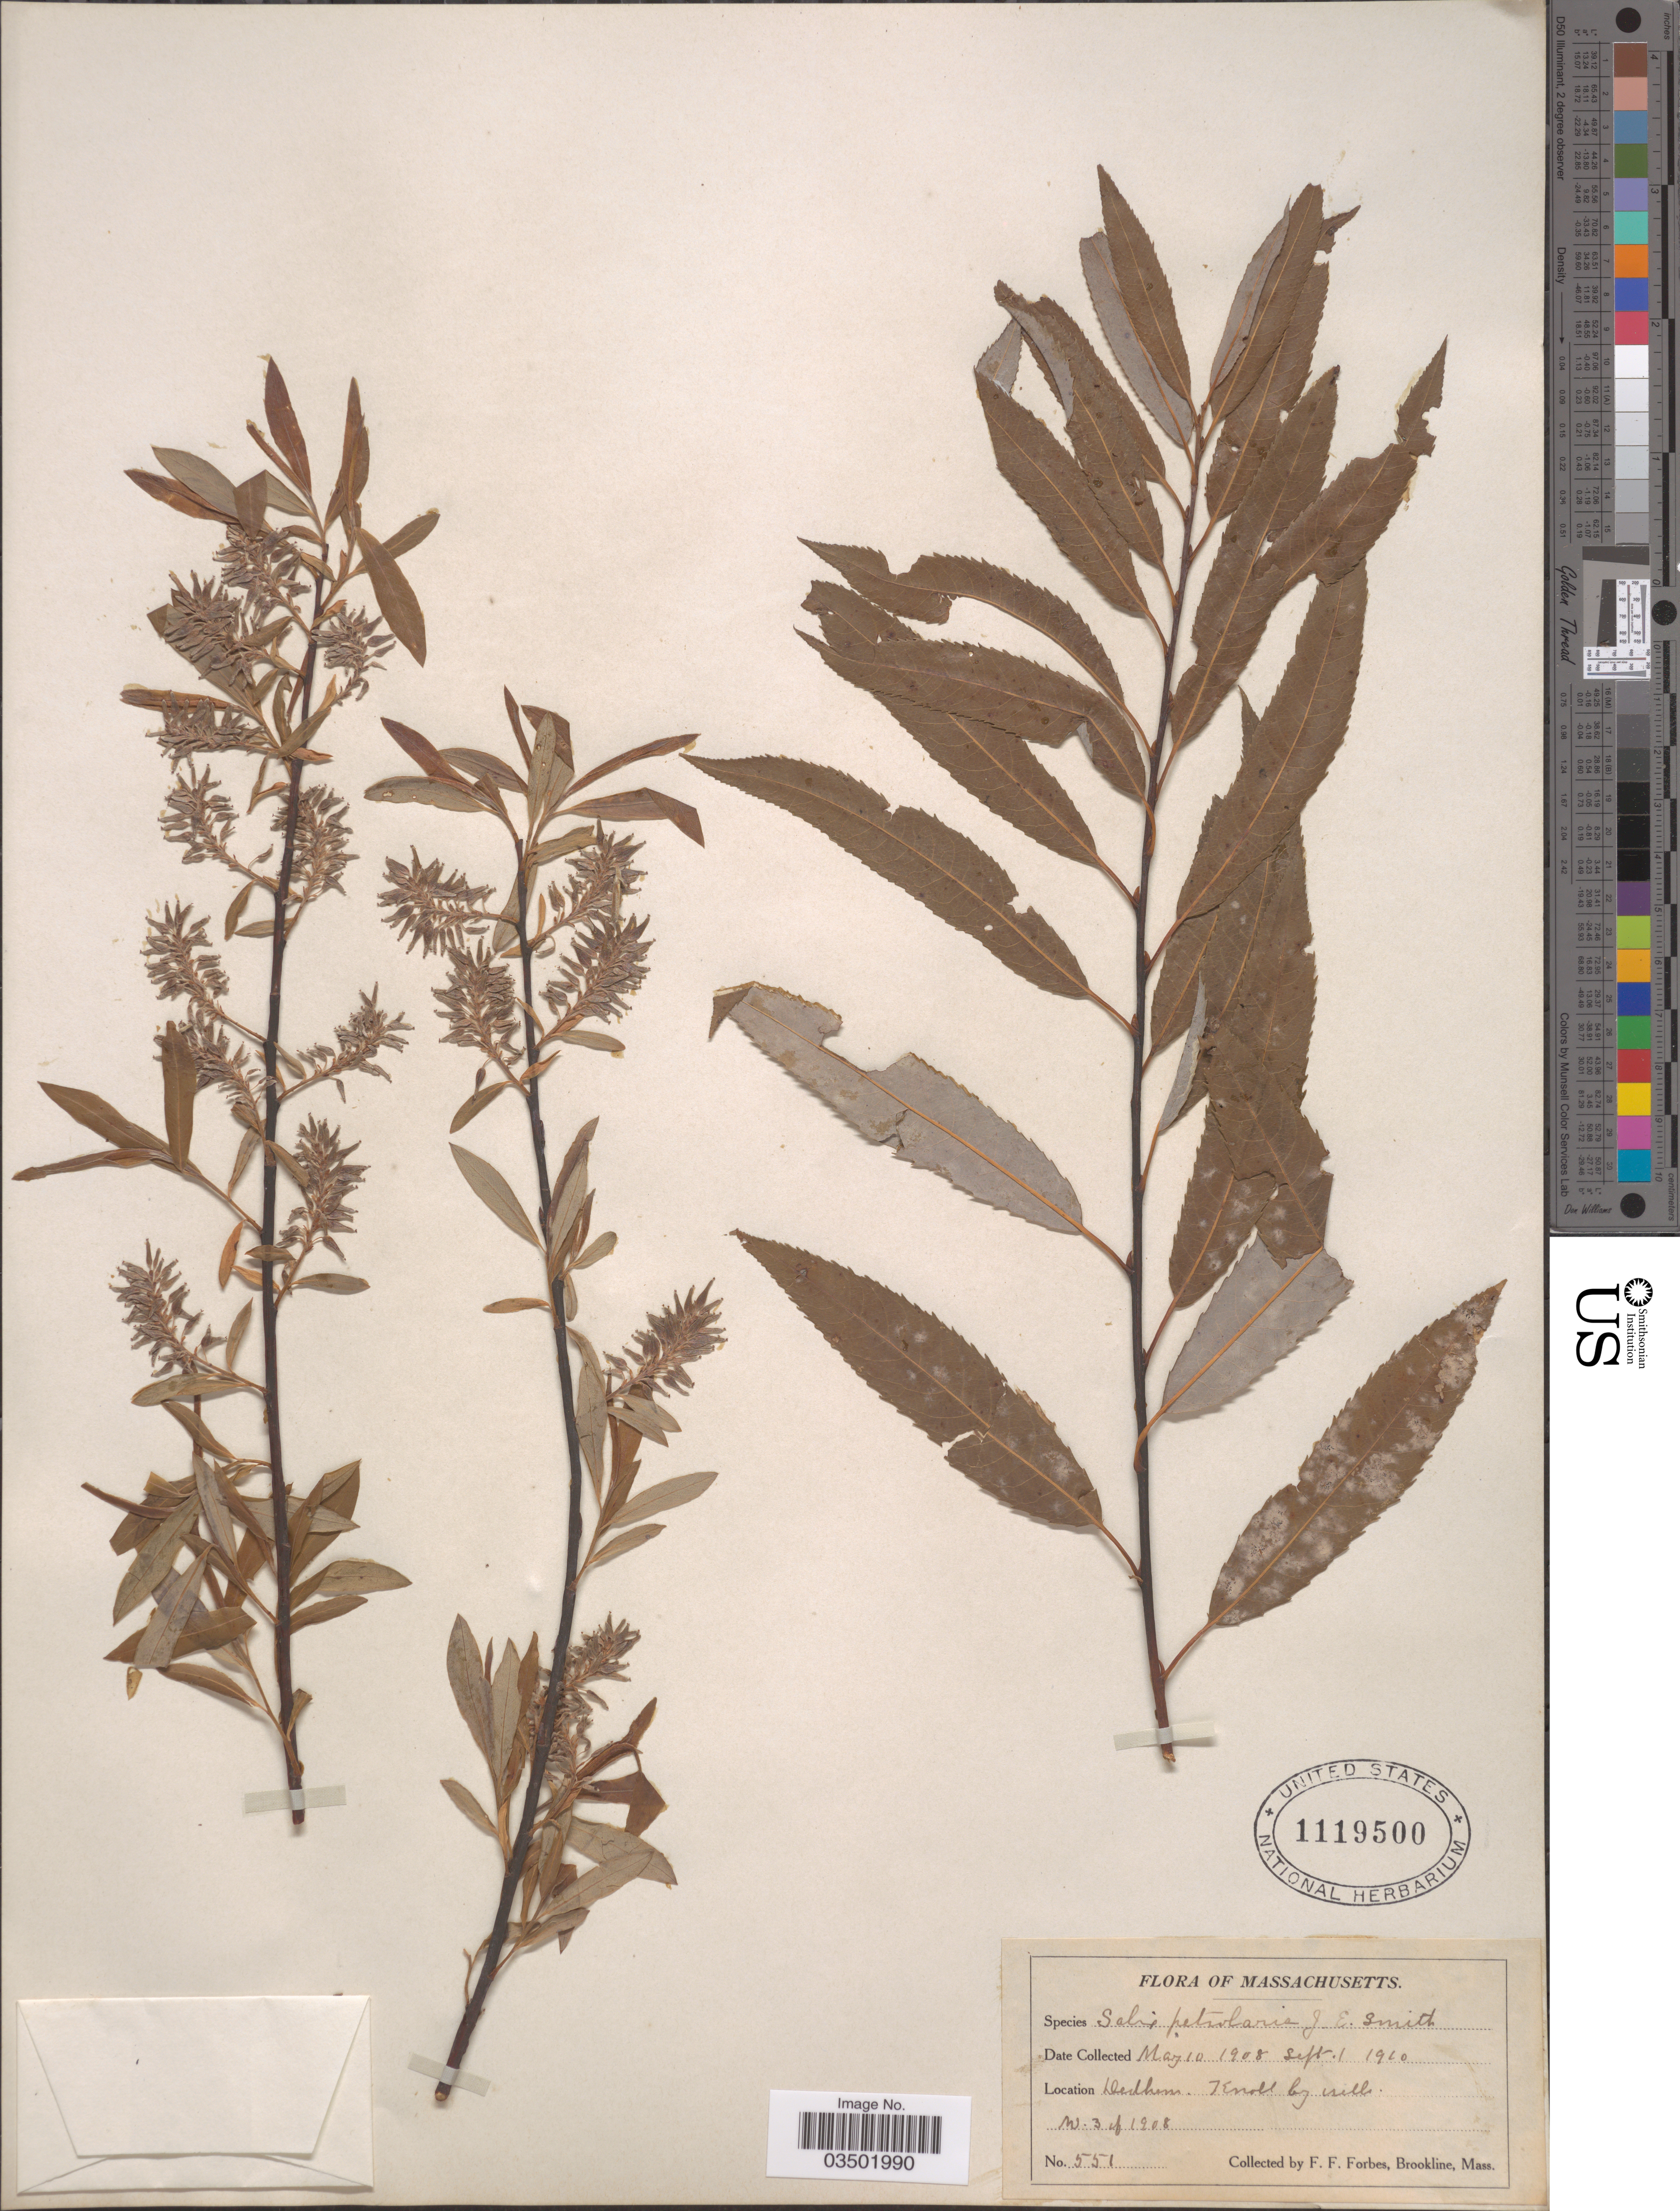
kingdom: Plantae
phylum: Tracheophyta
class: Magnoliopsida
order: Malpighiales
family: Salicaceae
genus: Salix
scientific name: Salix petiolaris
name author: Sm.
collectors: F. Forbes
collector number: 551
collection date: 1908-05-10/1910-09-01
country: United States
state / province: Massachusetts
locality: Dedham.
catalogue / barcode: US 1119500